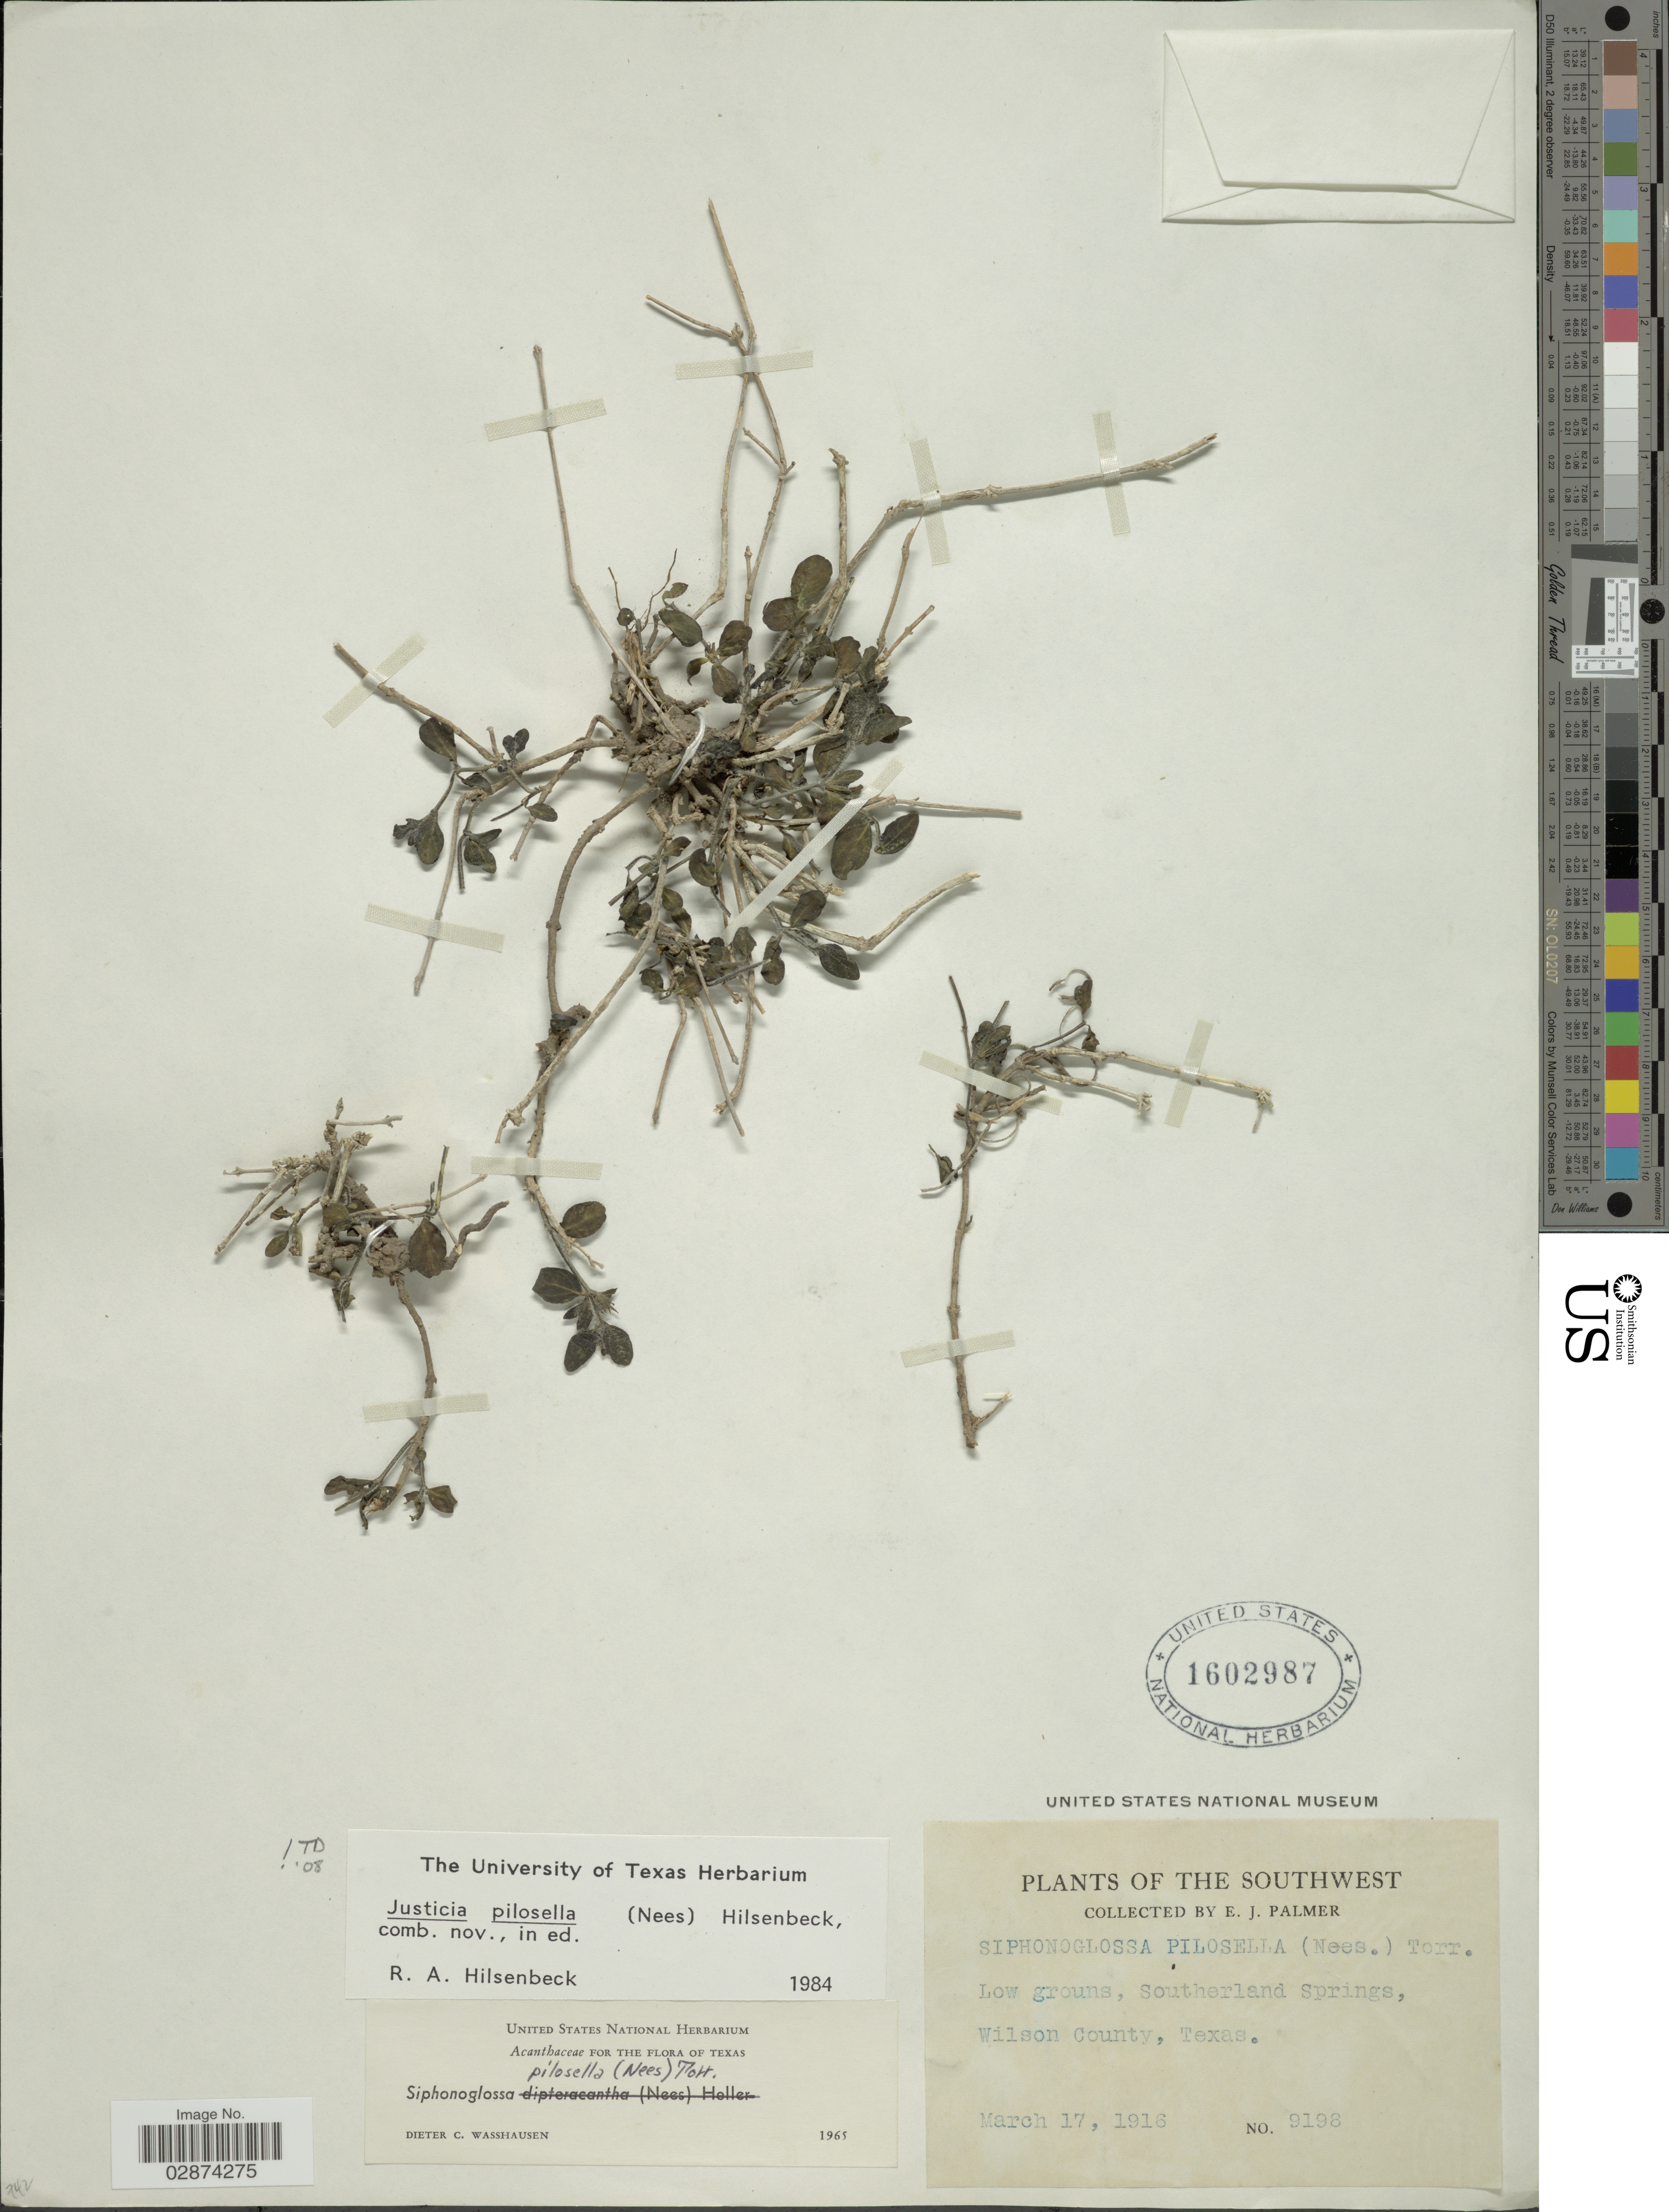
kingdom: Plantae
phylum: Tracheophyta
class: Magnoliopsida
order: Lamiales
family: Acanthaceae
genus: Justicia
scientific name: Justicia pilosella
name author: (Nees) Hilsenb.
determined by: Fisher, Amanda, (LOB), California State University, Long Beach (UNITED STATES)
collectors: E. J. Palmer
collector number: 9198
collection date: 1916-03-17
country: United States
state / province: Texas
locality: Southwest. Low grounds, Southerland Springs, Wilson County.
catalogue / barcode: US 1602987